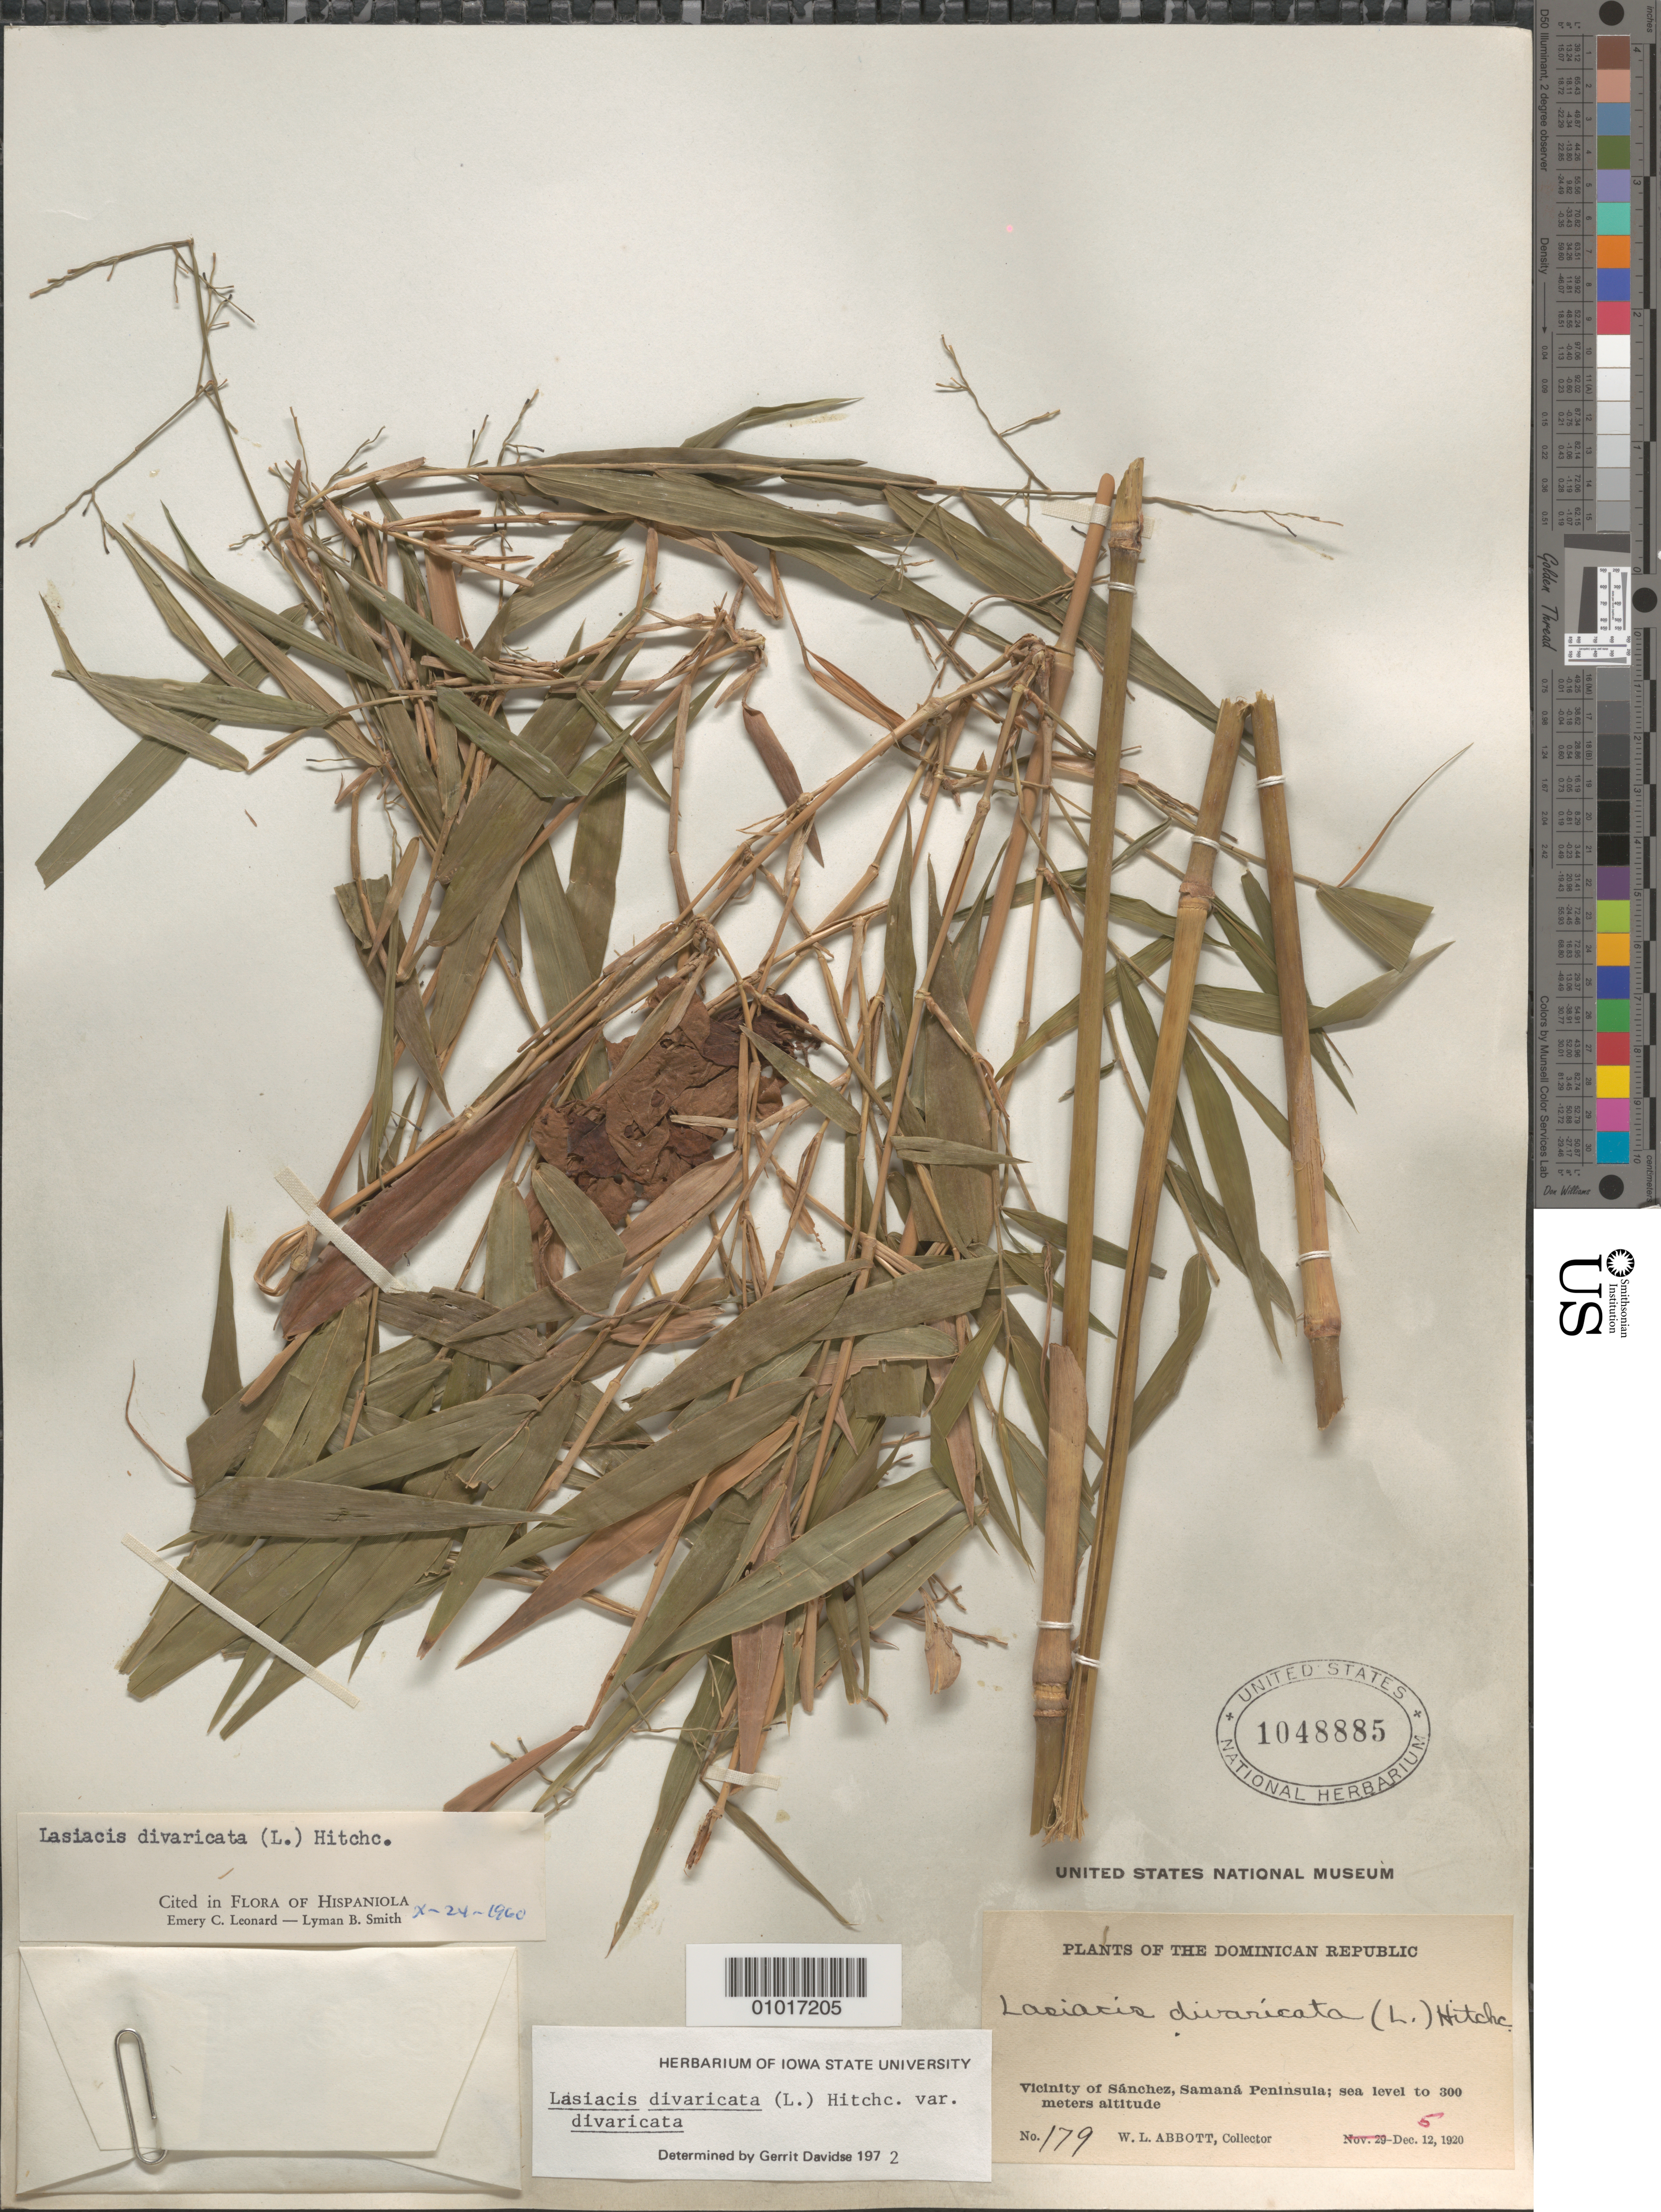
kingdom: Plantae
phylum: Tracheophyta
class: Liliopsida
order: Poales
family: Poaceae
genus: Lasiacis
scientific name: Lasiacis divaricata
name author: (L.) Hitchc.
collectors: W. L. Abbott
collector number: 179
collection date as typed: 05 Dec 1920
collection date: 1920-12-05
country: Dominican Republic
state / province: Samaná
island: Hispaniola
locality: Vicinity of Sanchez, Samana Peninsula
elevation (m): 0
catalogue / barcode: US 1048885